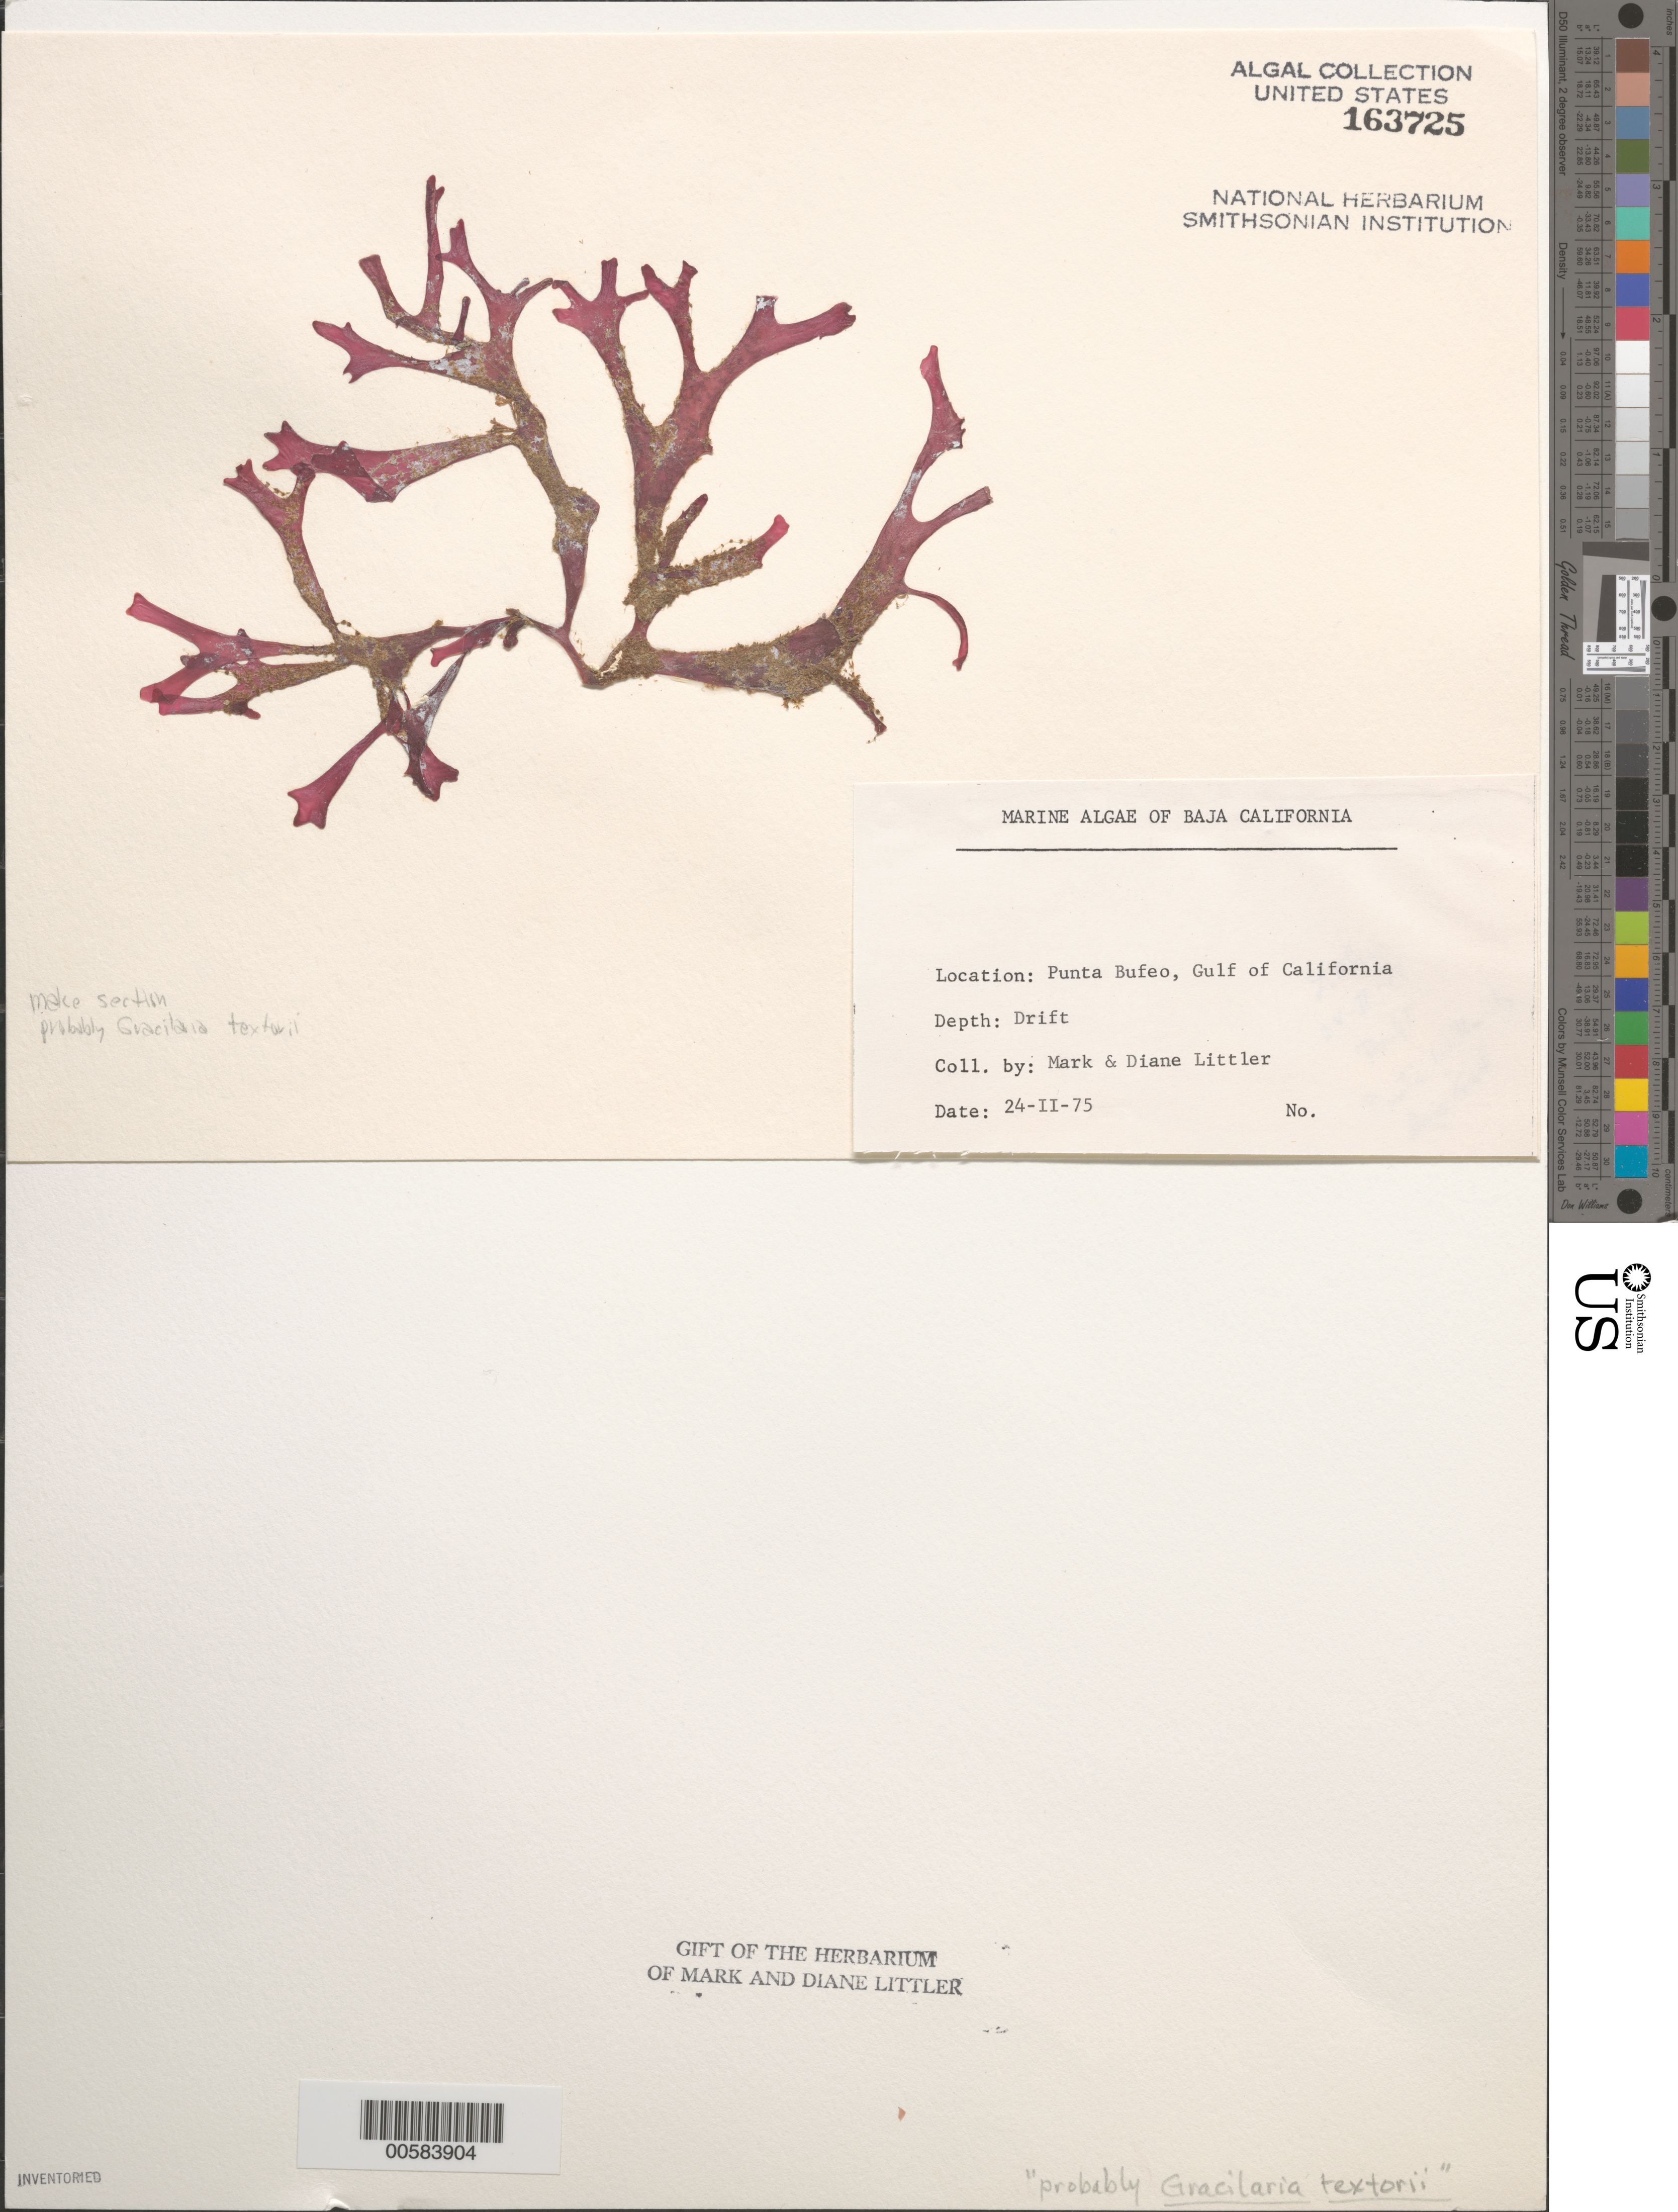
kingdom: Plantae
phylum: Rhodophyta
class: Florideophyceae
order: Gracilariales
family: Gracilariaceae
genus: Gracilaria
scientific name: Gracilaria textorii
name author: (Suringar) De Toni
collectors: M. M. Littler & D. S. Littler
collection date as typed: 24 Feb 1975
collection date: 1975-02-24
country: Mexico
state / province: Baja California Norte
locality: Punta Bufeo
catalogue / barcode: US 163725